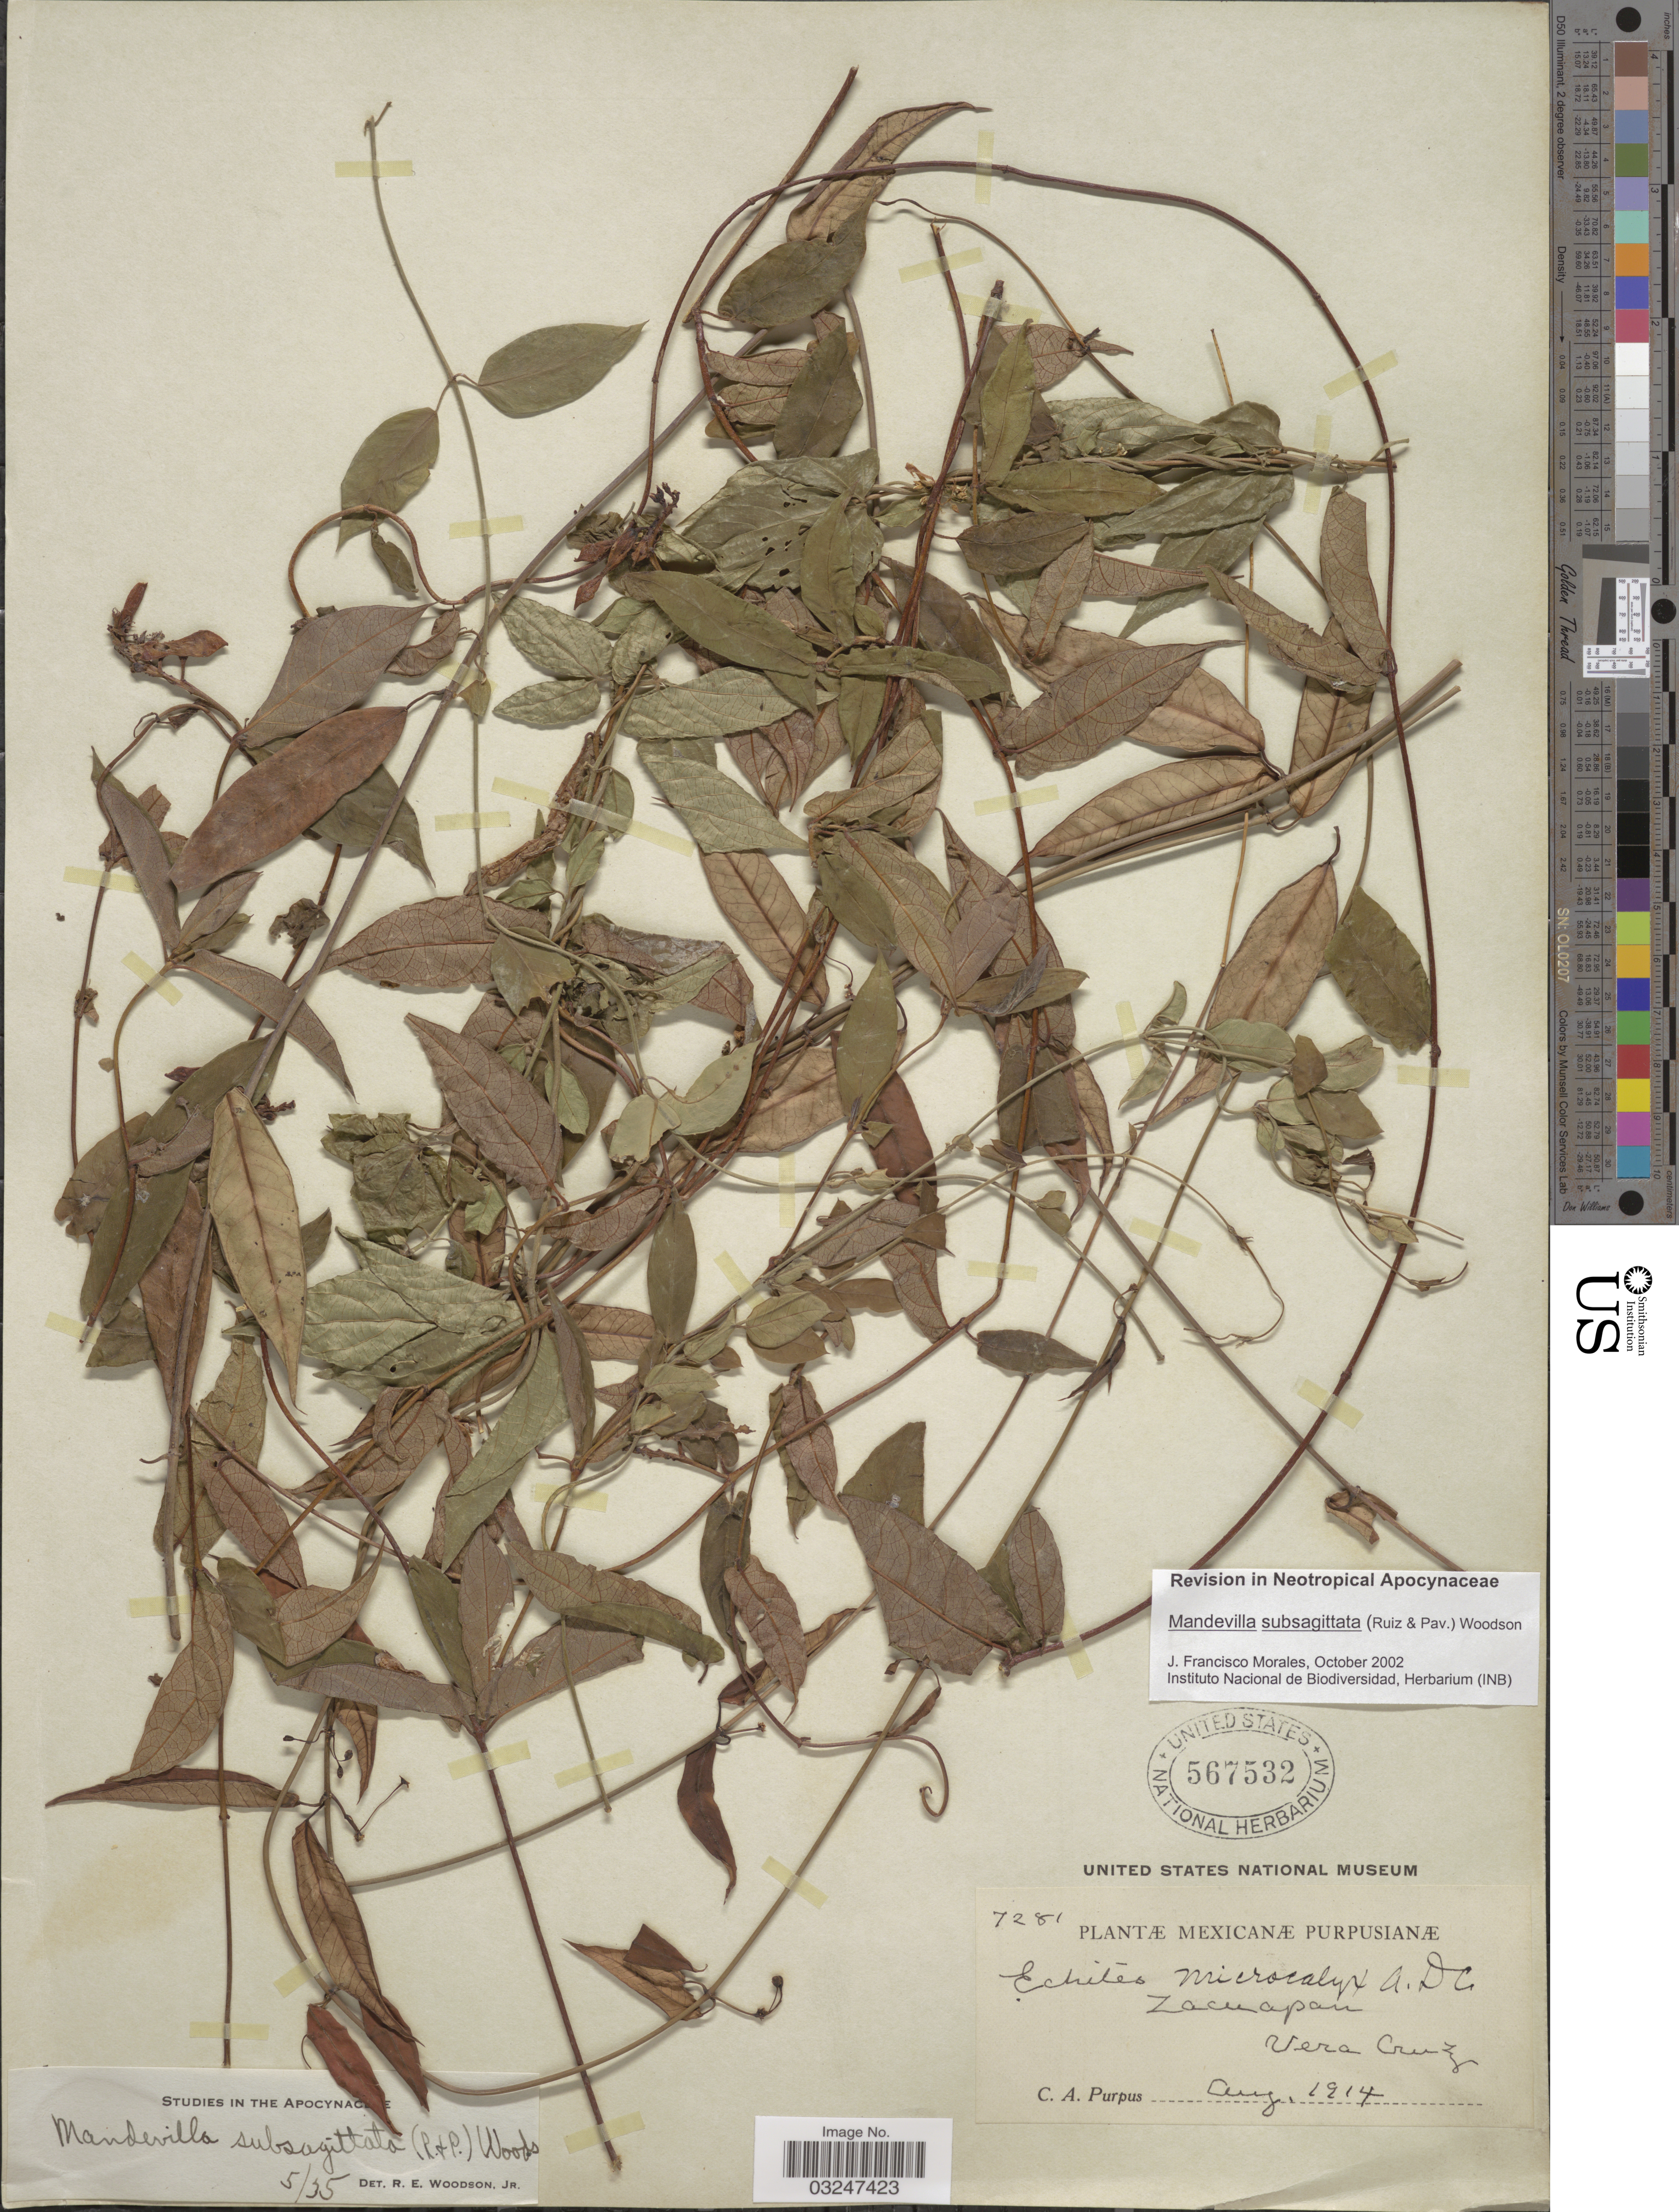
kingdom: Plantae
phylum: Tracheophyta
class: Magnoliopsida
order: Gentianales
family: Apocynaceae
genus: Mandevilla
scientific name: Mandevilla subsagittata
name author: (Ruiz & Pav.) Woodson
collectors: C. A. Purpus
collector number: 7281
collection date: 1914-08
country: Mexico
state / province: Veracruz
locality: Zacuapan, Vera Cruz.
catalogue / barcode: US 567532